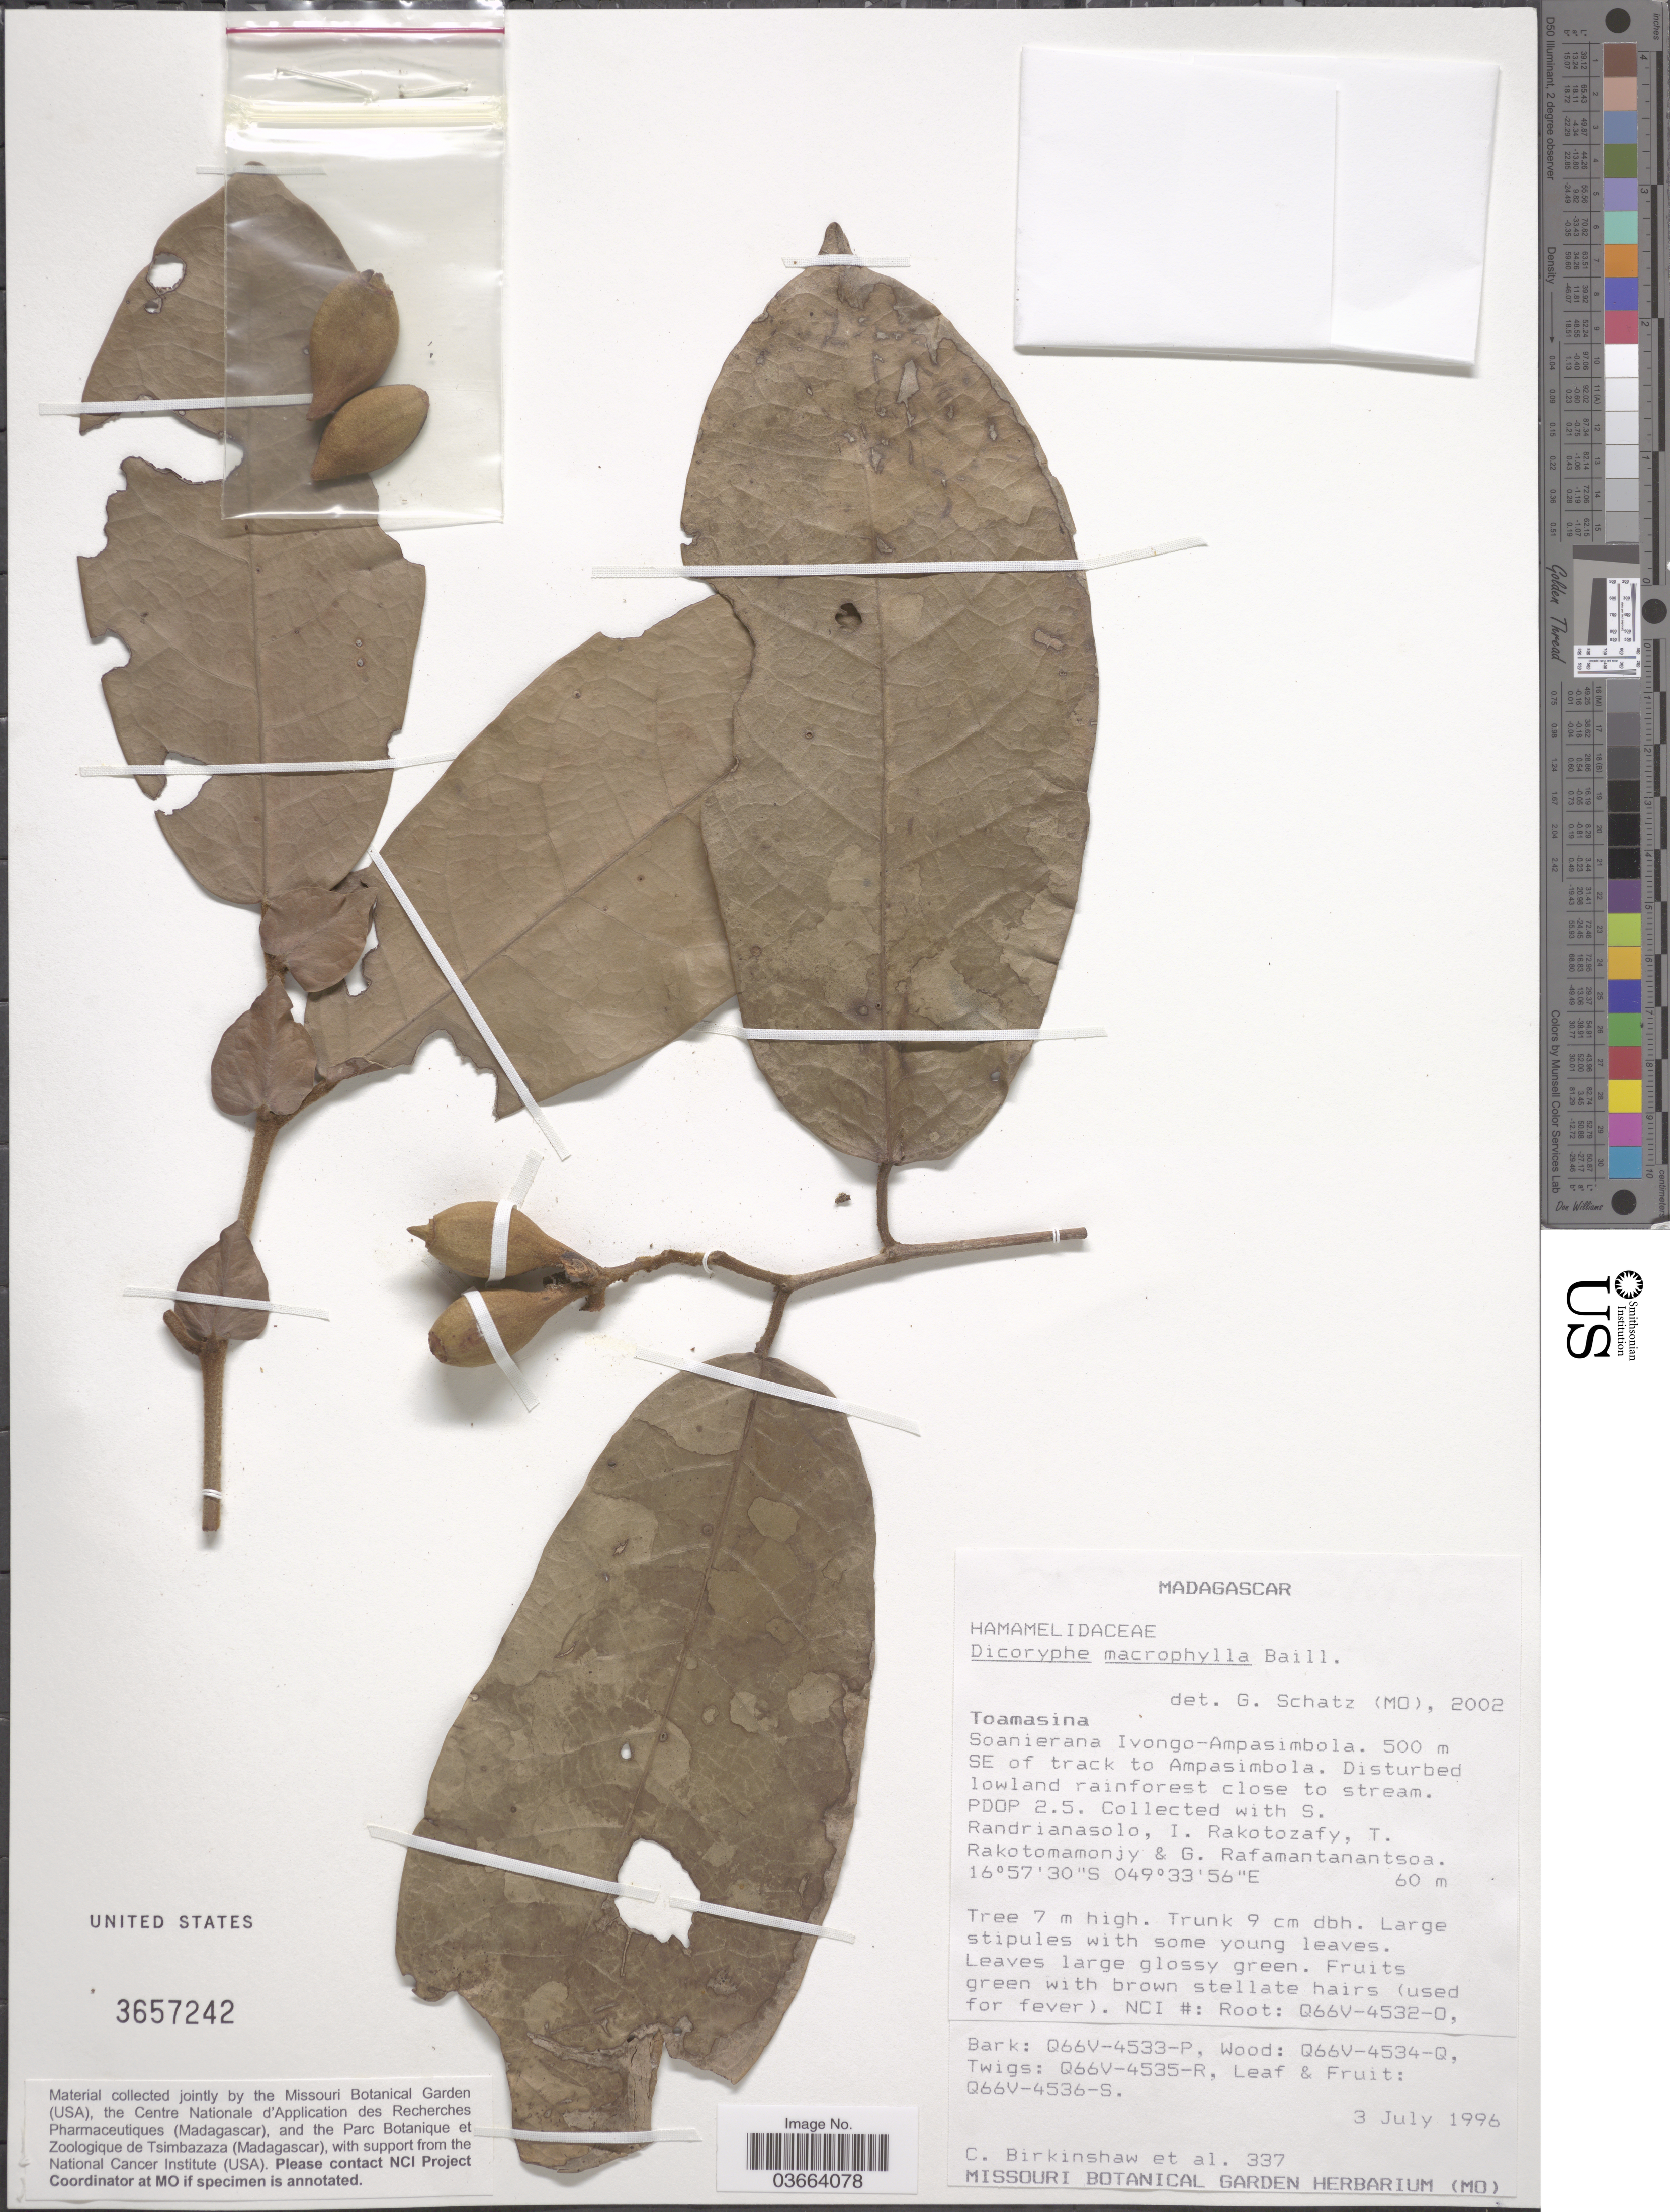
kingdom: Plantae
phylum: Tracheophyta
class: Magnoliopsida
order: Saxifragales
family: Hamamelidaceae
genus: Dicoryphe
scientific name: Dicoryphe macrophylla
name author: Baill.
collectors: C. R. Birkinshaw, S. Randrianasolo, I. Rakotozafy, T. Rakotomamonjy & G. Rafamantanantsoa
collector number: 337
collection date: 1996-07-03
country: Madagascar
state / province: Analanjirofo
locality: Soanierana Ivongo-Ampasimbola. 500 m SE of track to Ampasimbola. Disturbed lowland rainforest close to stream. PDOP 2.5.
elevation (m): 60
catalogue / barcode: US 3657242